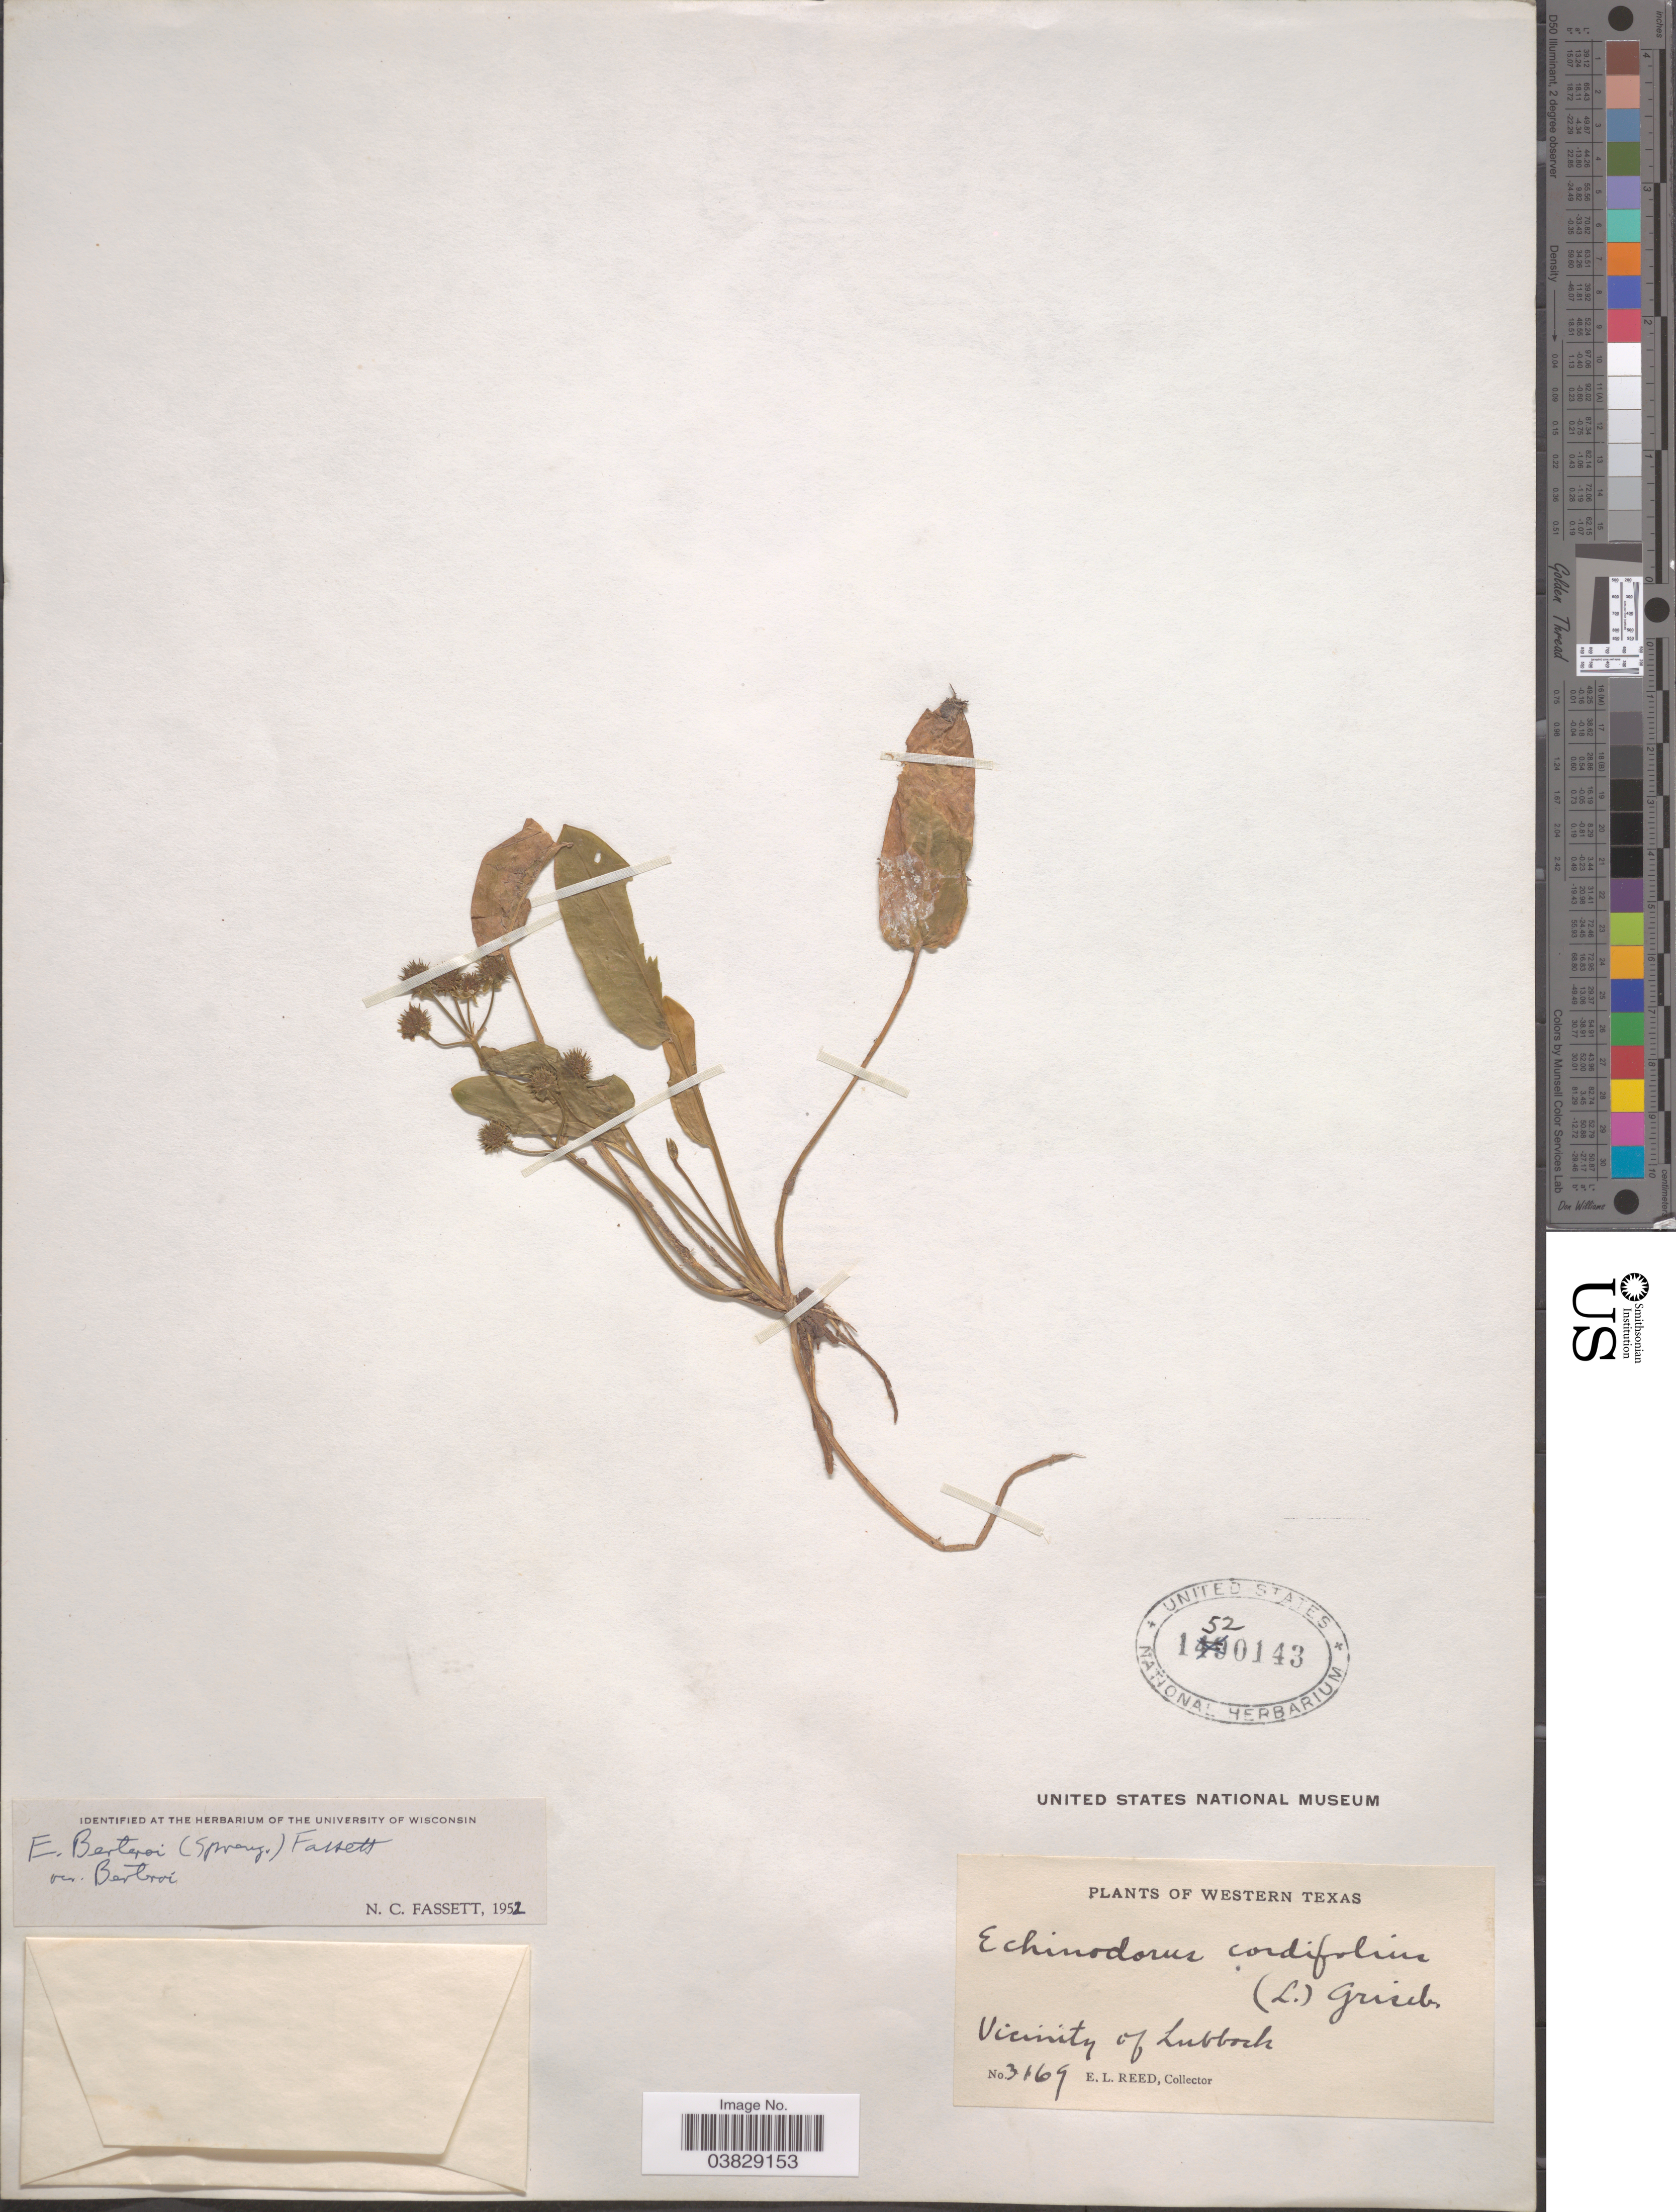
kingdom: Plantae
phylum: Tracheophyta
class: Liliopsida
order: Alismatales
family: Alismataceae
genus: Echinodorus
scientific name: Echinodorus berteroi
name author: (Spreng.) Fassett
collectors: E. Reed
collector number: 3169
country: United States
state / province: Texas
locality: Western Texas. Vicinity of Lubbock.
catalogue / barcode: US 1520143